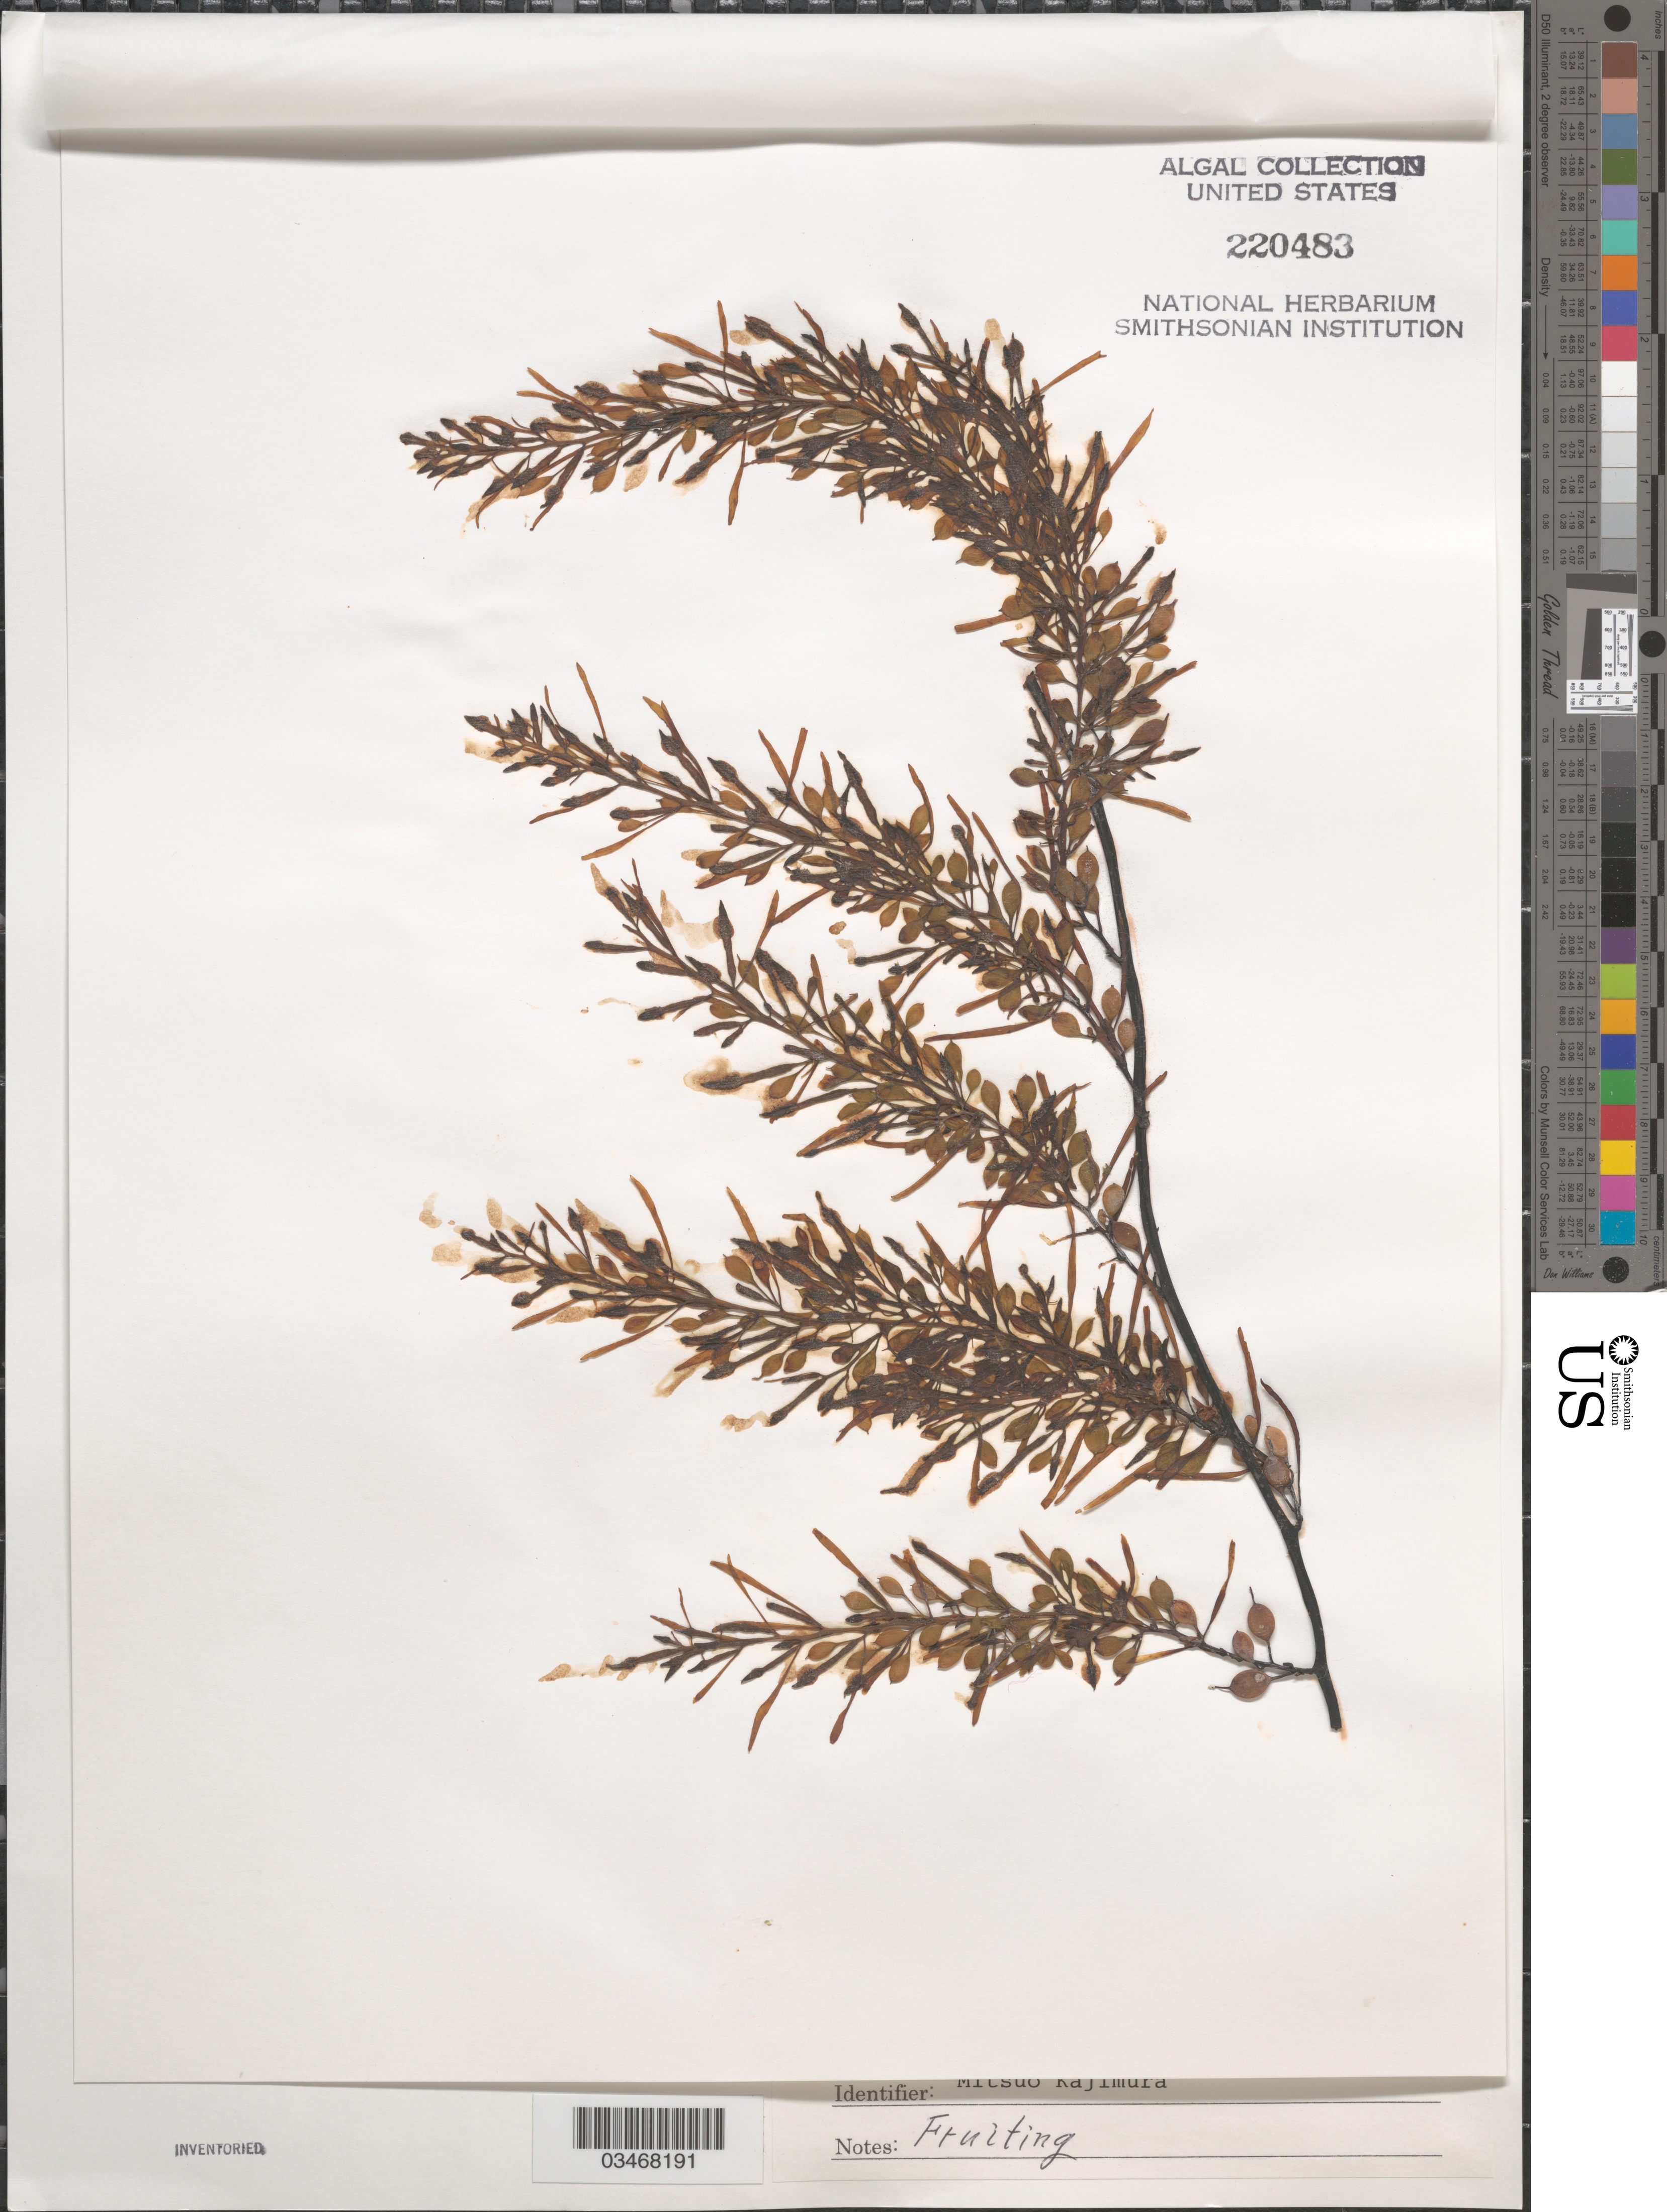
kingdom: Chromista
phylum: Ochrophyta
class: Phaeophyceae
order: Fucales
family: Sargassaceae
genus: Sargassum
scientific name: Sargassum fulvellum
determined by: Kajimura, Mitsuo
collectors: M. Kajimura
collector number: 3527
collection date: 2009-04-13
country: Japan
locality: Otsuku, at low tide level on concrete surface.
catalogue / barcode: US 220483